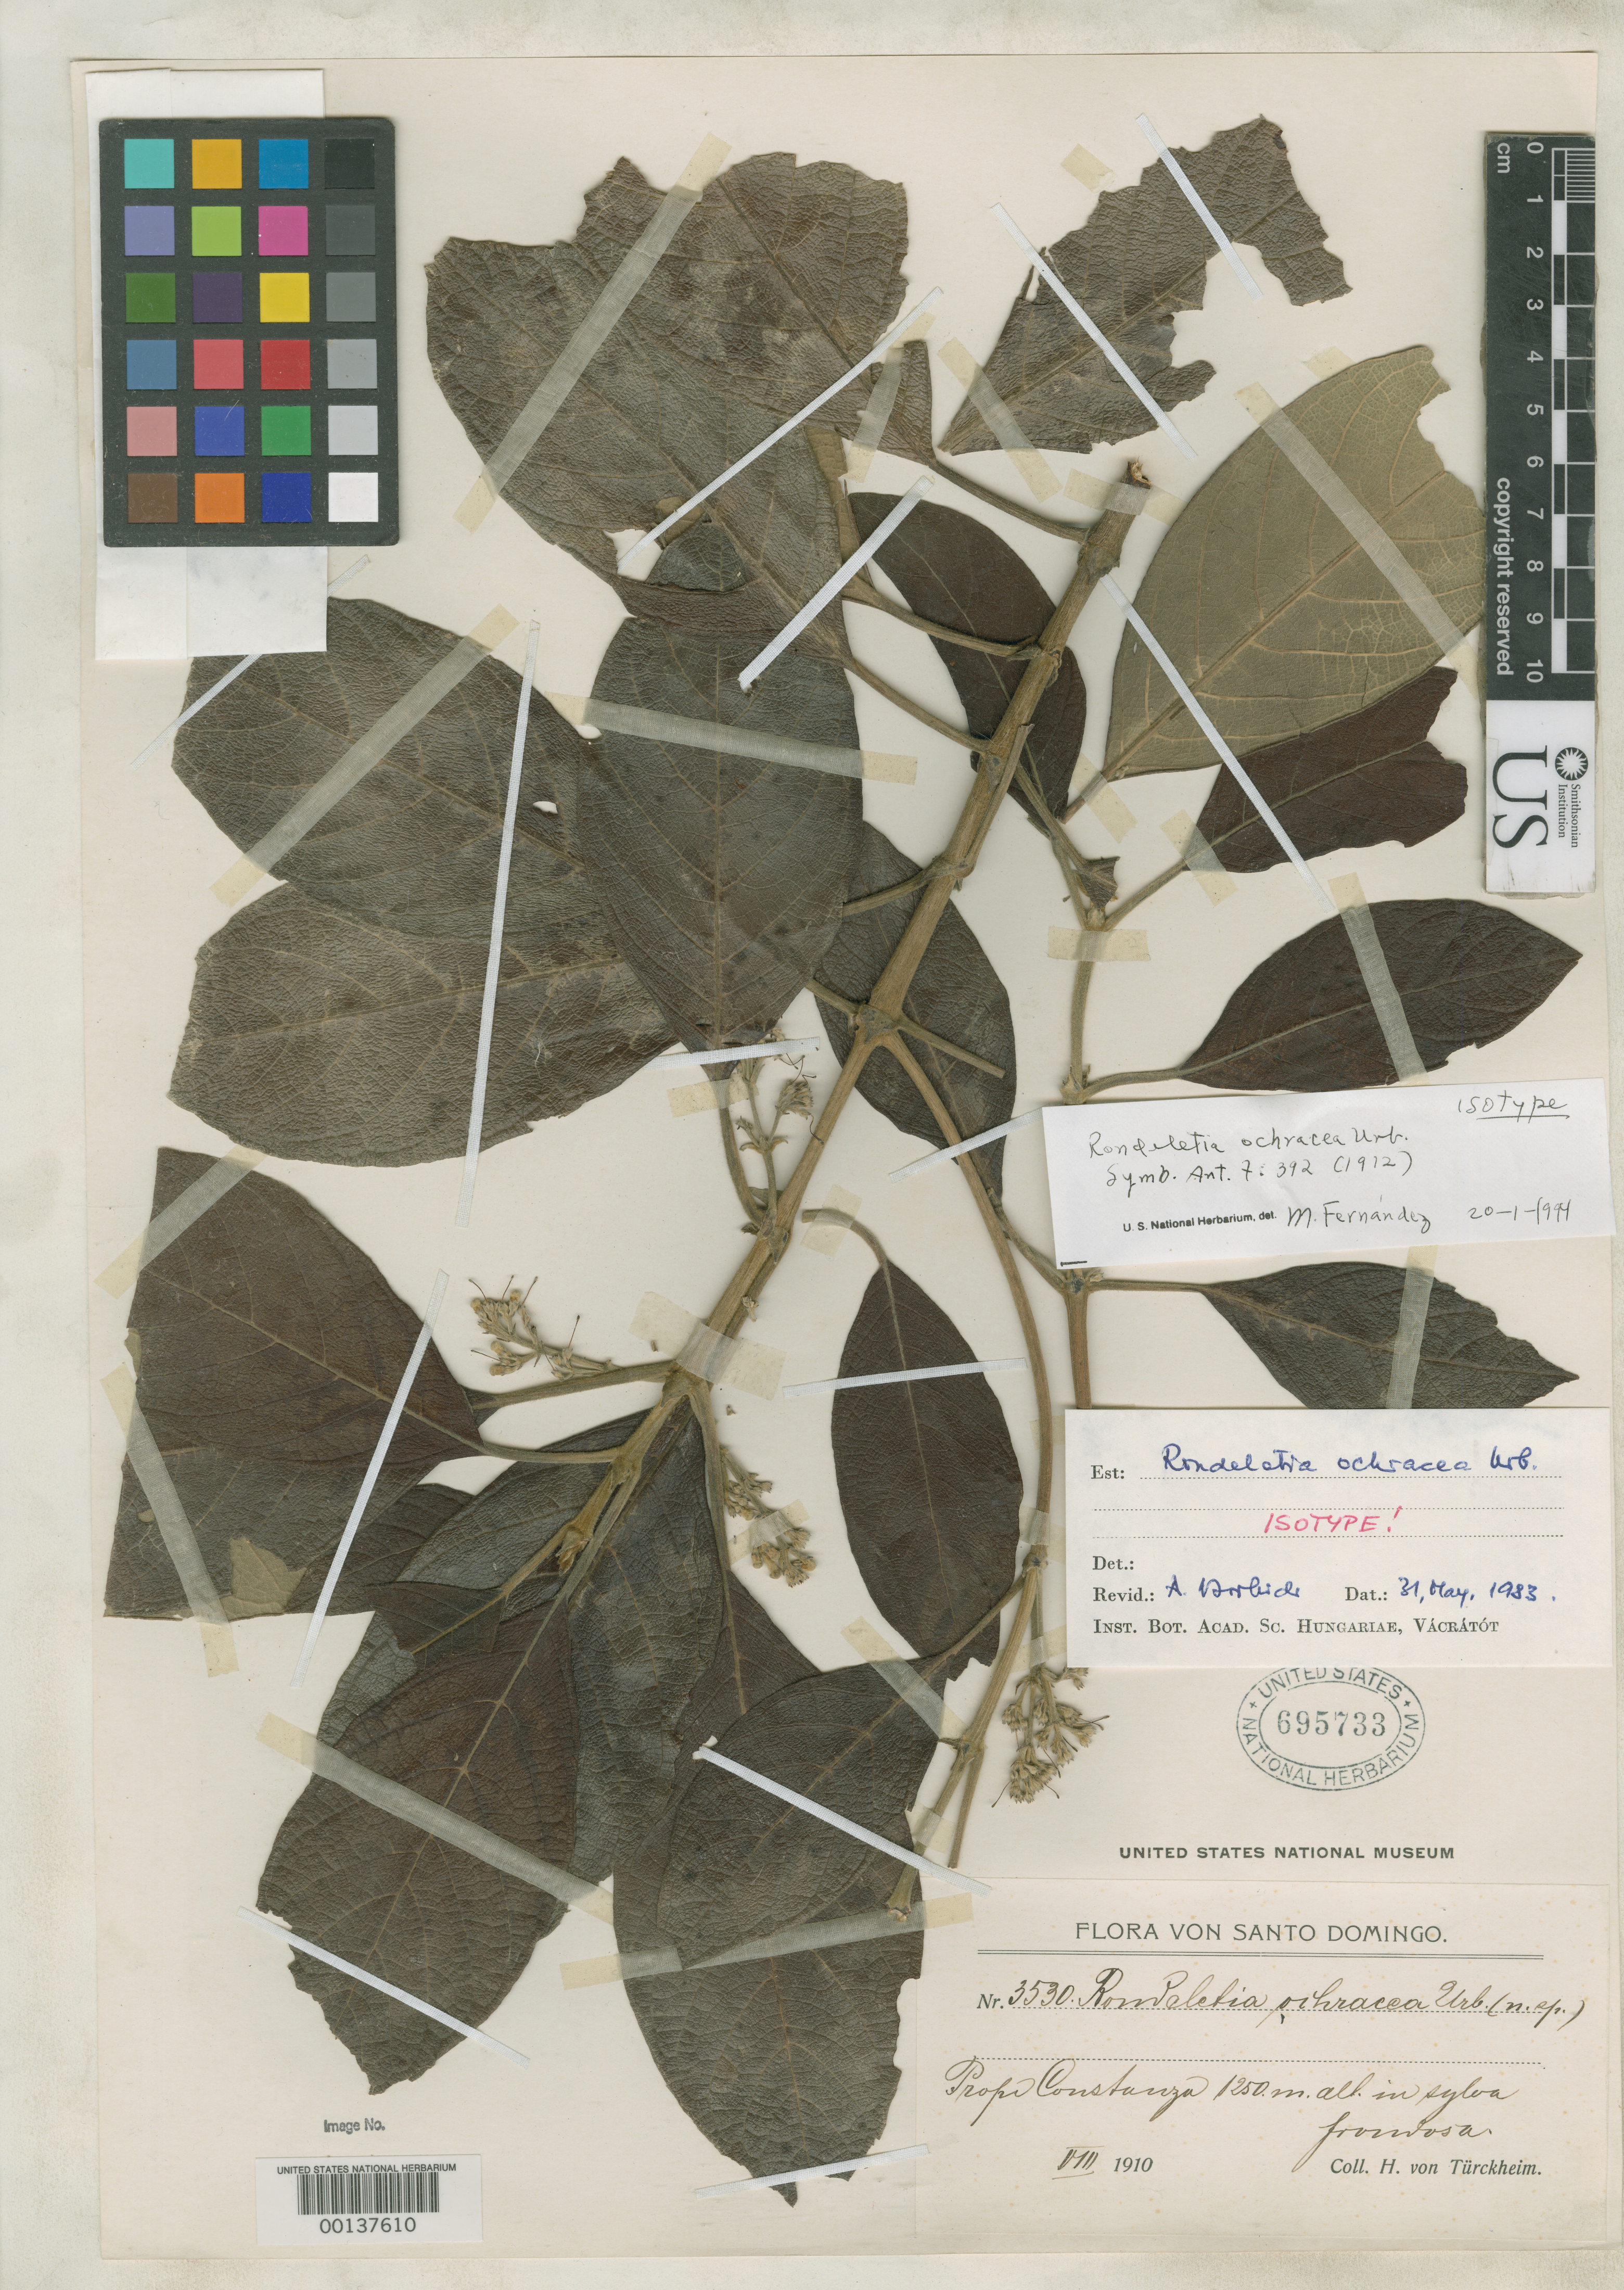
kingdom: Plantae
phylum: Tracheophyta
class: Magnoliopsida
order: Gentianales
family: Rubiaceae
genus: Rondeletia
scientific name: Rondeletia ochracea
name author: Urb.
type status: Isotype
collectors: H. von Türckheim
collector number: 3530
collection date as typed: Aug 1910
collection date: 1910-08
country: Dominican Republic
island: Hispaniola Island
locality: Near Constanza.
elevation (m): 1250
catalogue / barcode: US 695733